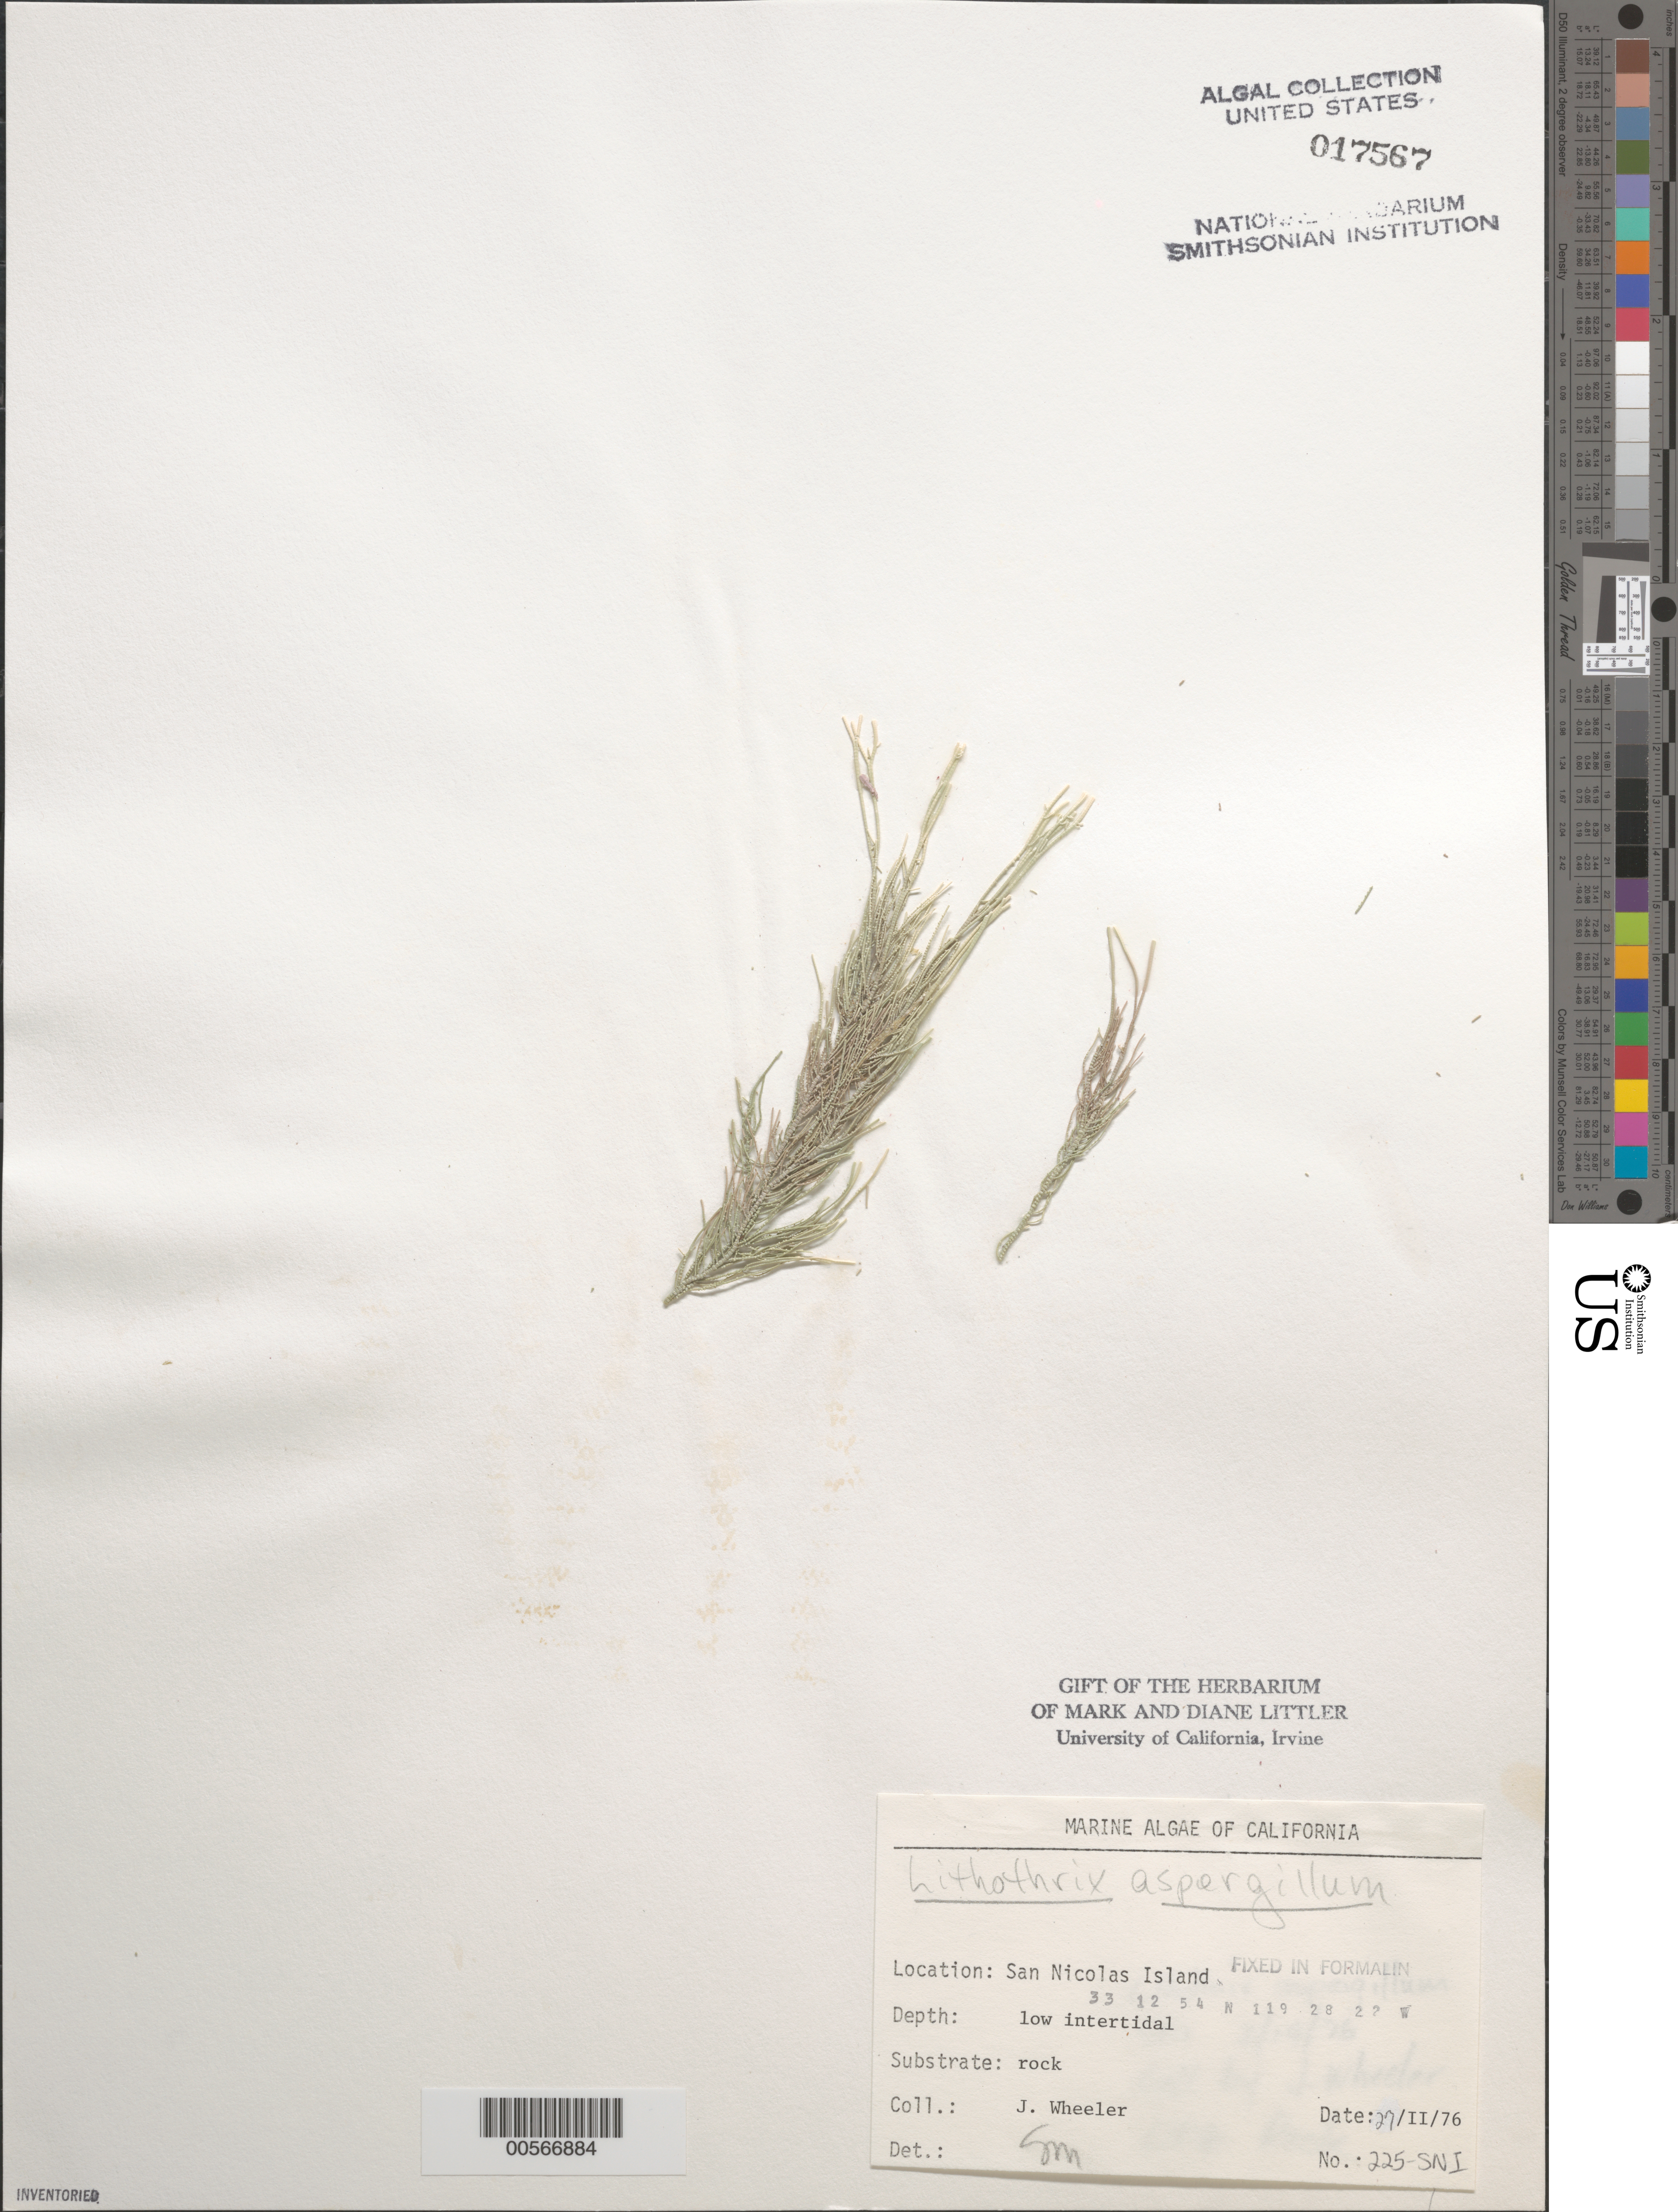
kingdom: Plantae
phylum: Rhodophyta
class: Florideophyceae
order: Corallinales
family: Lithophyllaceae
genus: Lithothrix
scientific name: Lithothrix aspergillum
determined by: Murray, S. N.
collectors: J. L. Wheeler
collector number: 225-sni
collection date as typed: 27 Feb 1976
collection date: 1976-02-27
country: United States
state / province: California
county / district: Ventura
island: San Nicolas Island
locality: Dutch Harbor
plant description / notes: BLM-SOCALBIGHT Rocky Intertidal Survey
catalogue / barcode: US 17567